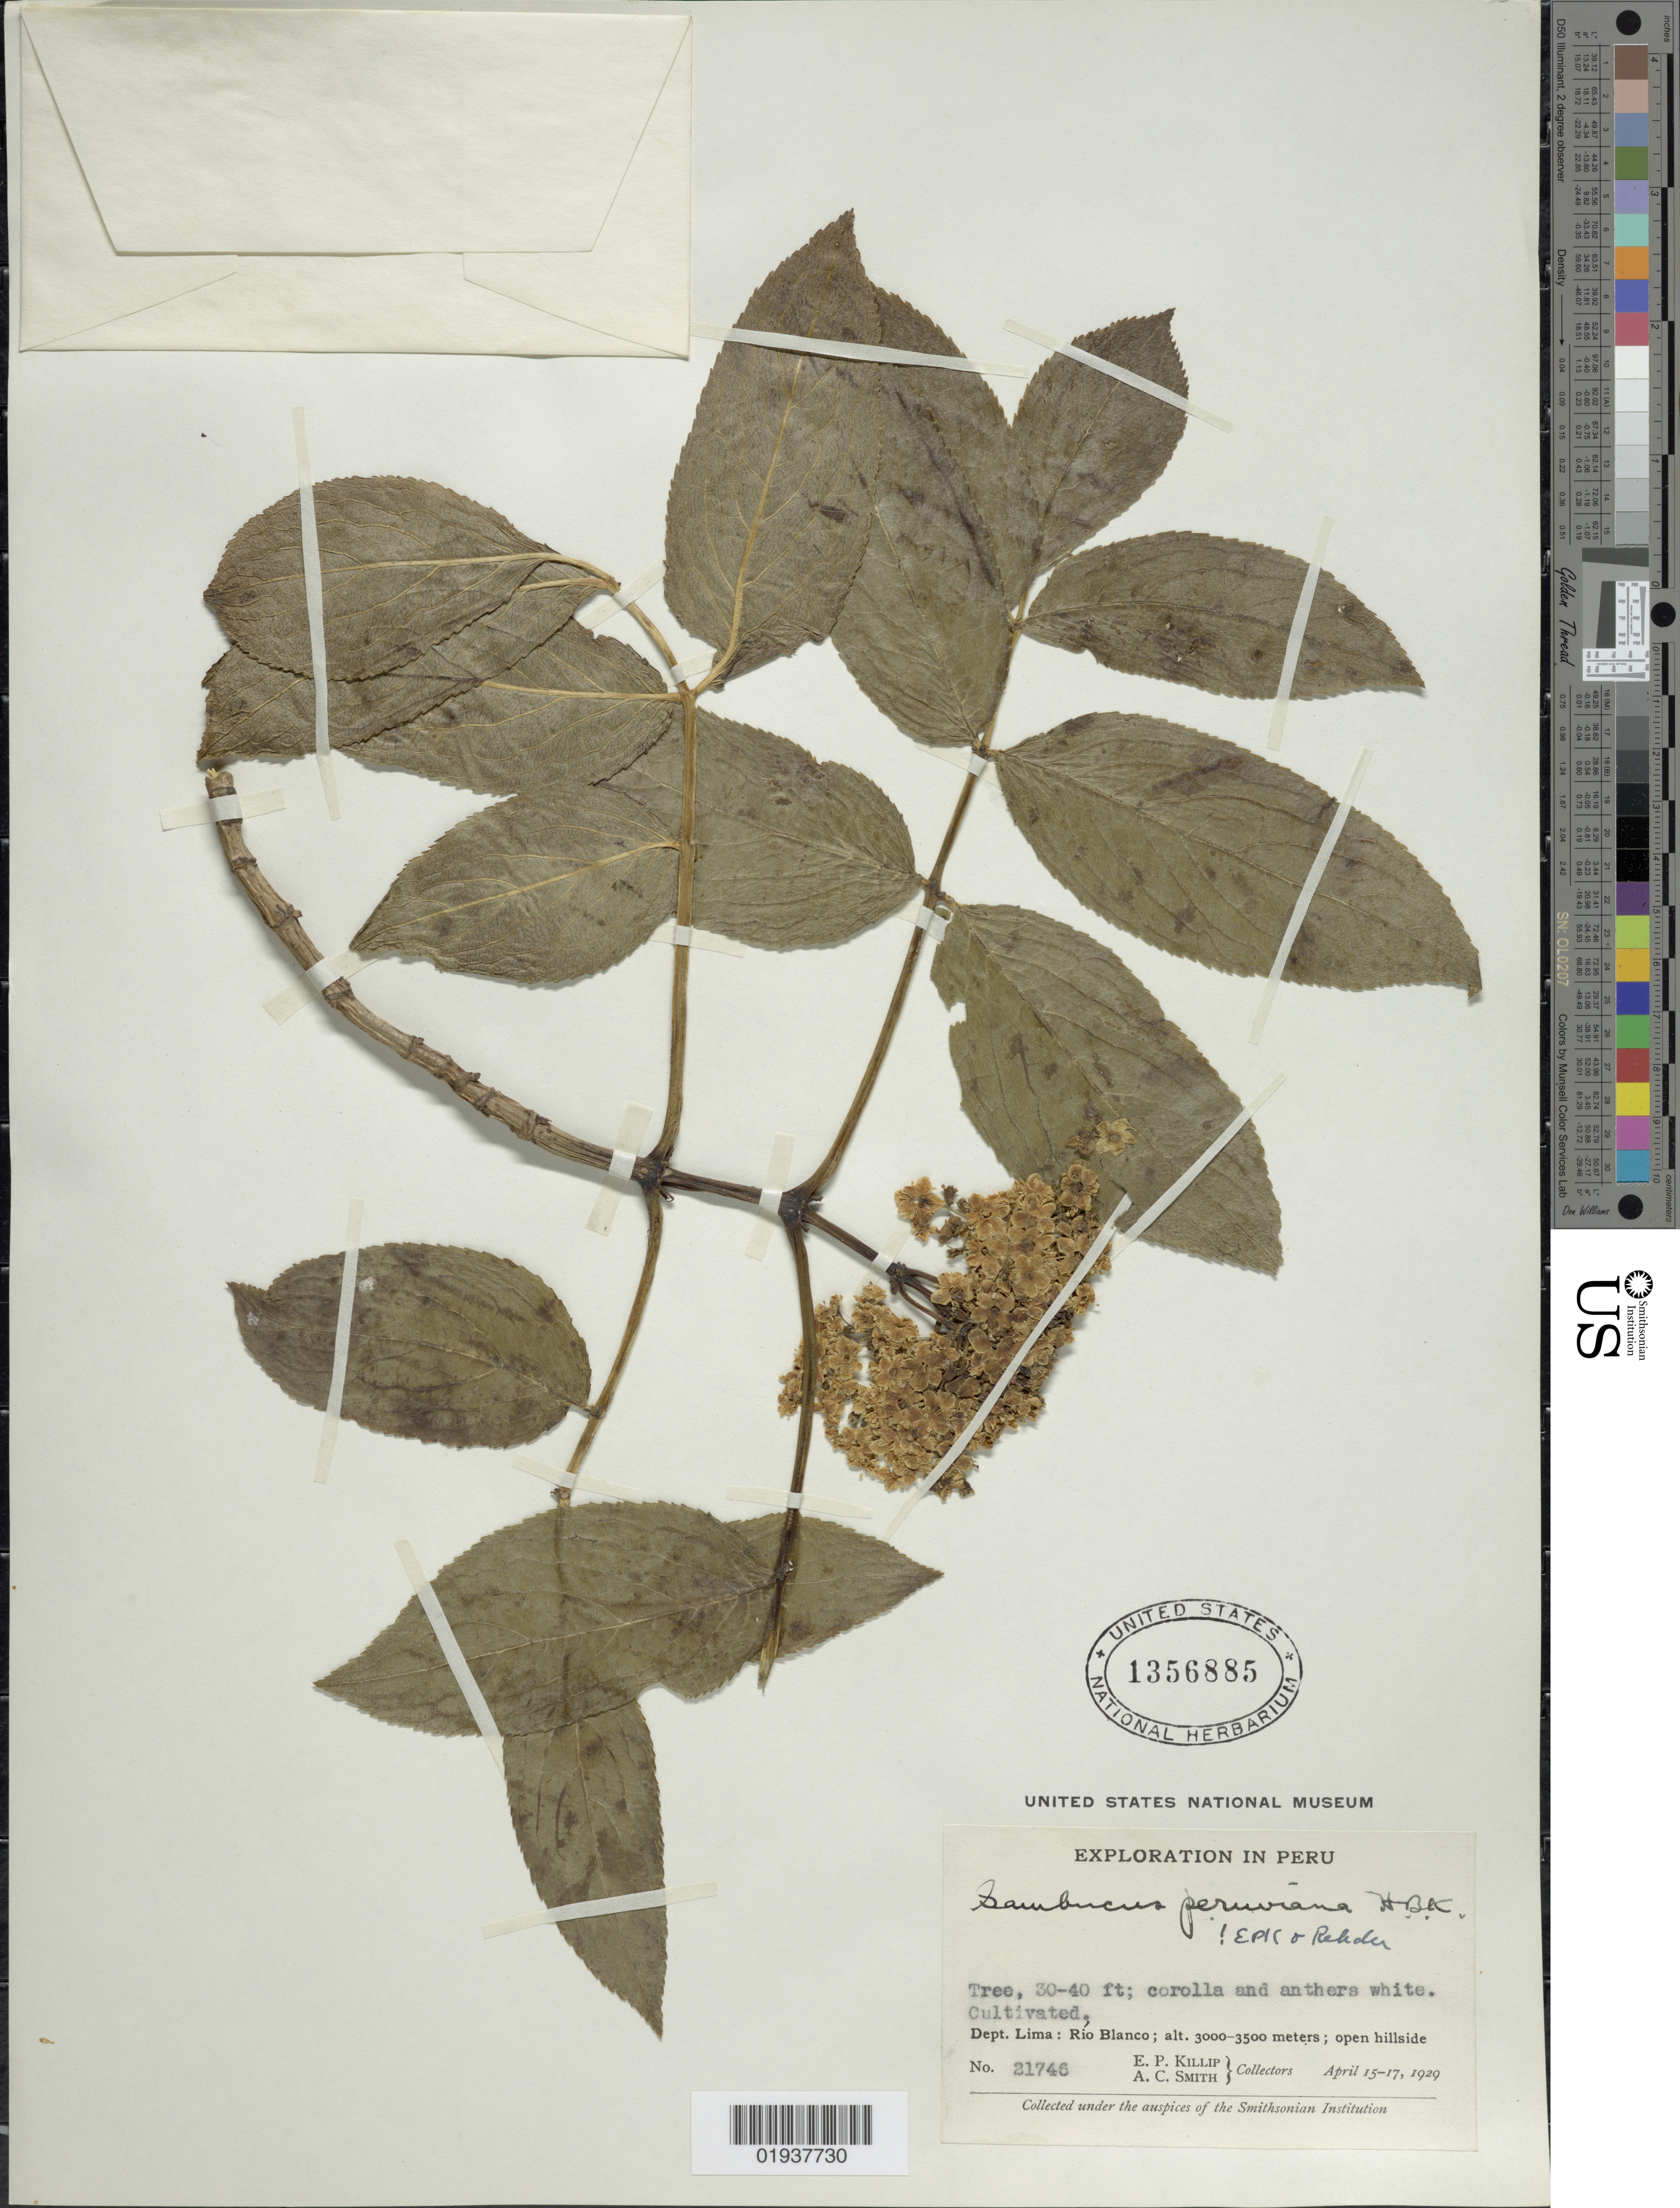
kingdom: Plantae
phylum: Tracheophyta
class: Magnoliopsida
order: Dipsacales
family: Viburnaceae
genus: Sambucus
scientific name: Sambucus peruviana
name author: Kunth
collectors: E. P. Killip & A. C. Smith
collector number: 21746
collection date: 1929-04-15/1929-04-17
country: Peru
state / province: Lima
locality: Dept. Lima: Rio Blanco.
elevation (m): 3000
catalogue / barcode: US 1356885